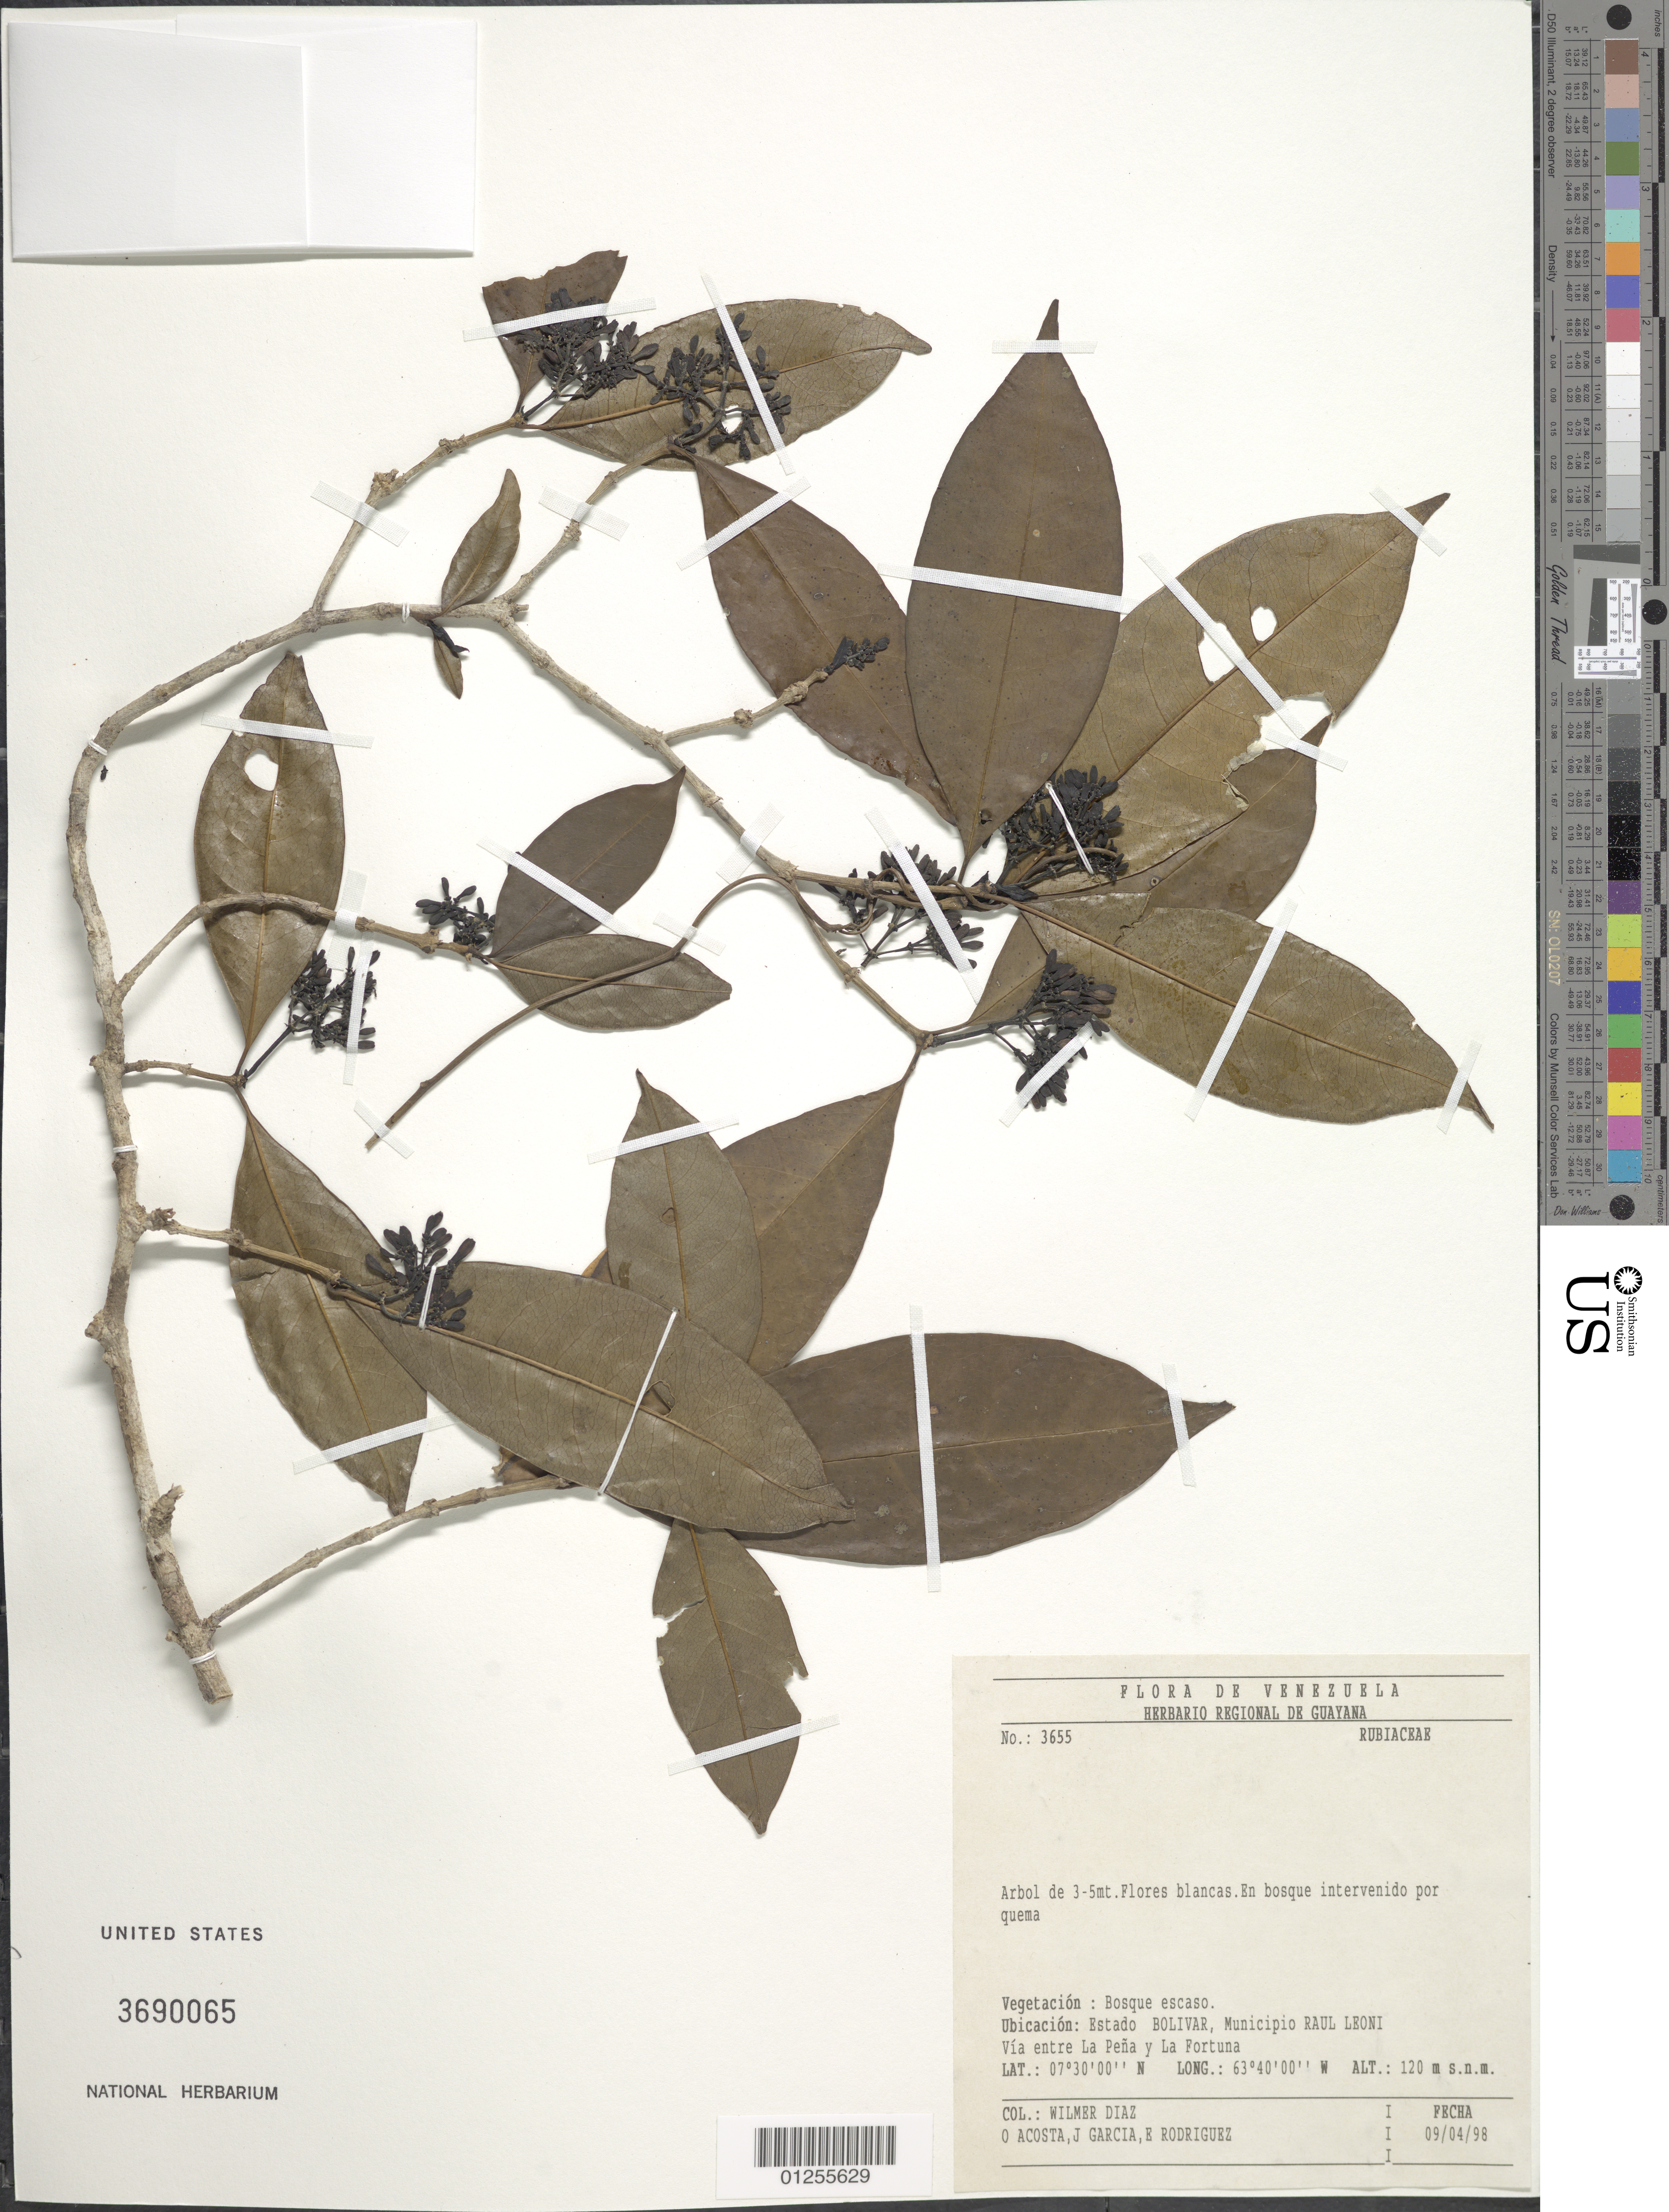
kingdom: Plantae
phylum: Tracheophyta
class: Magnoliopsida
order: Gentianales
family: Rubiaceae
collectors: W. Díaz P., O. Acosta, J. García & E. Rodriguez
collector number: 3655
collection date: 1998-03-09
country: Venezuela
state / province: Bolívar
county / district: Angostura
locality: Mun Raúl Leoni [=Angostura]. Via entre La Peña y La Fortuna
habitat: En bosque intervenido por quema. Bsoque escaso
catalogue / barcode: US 3690065